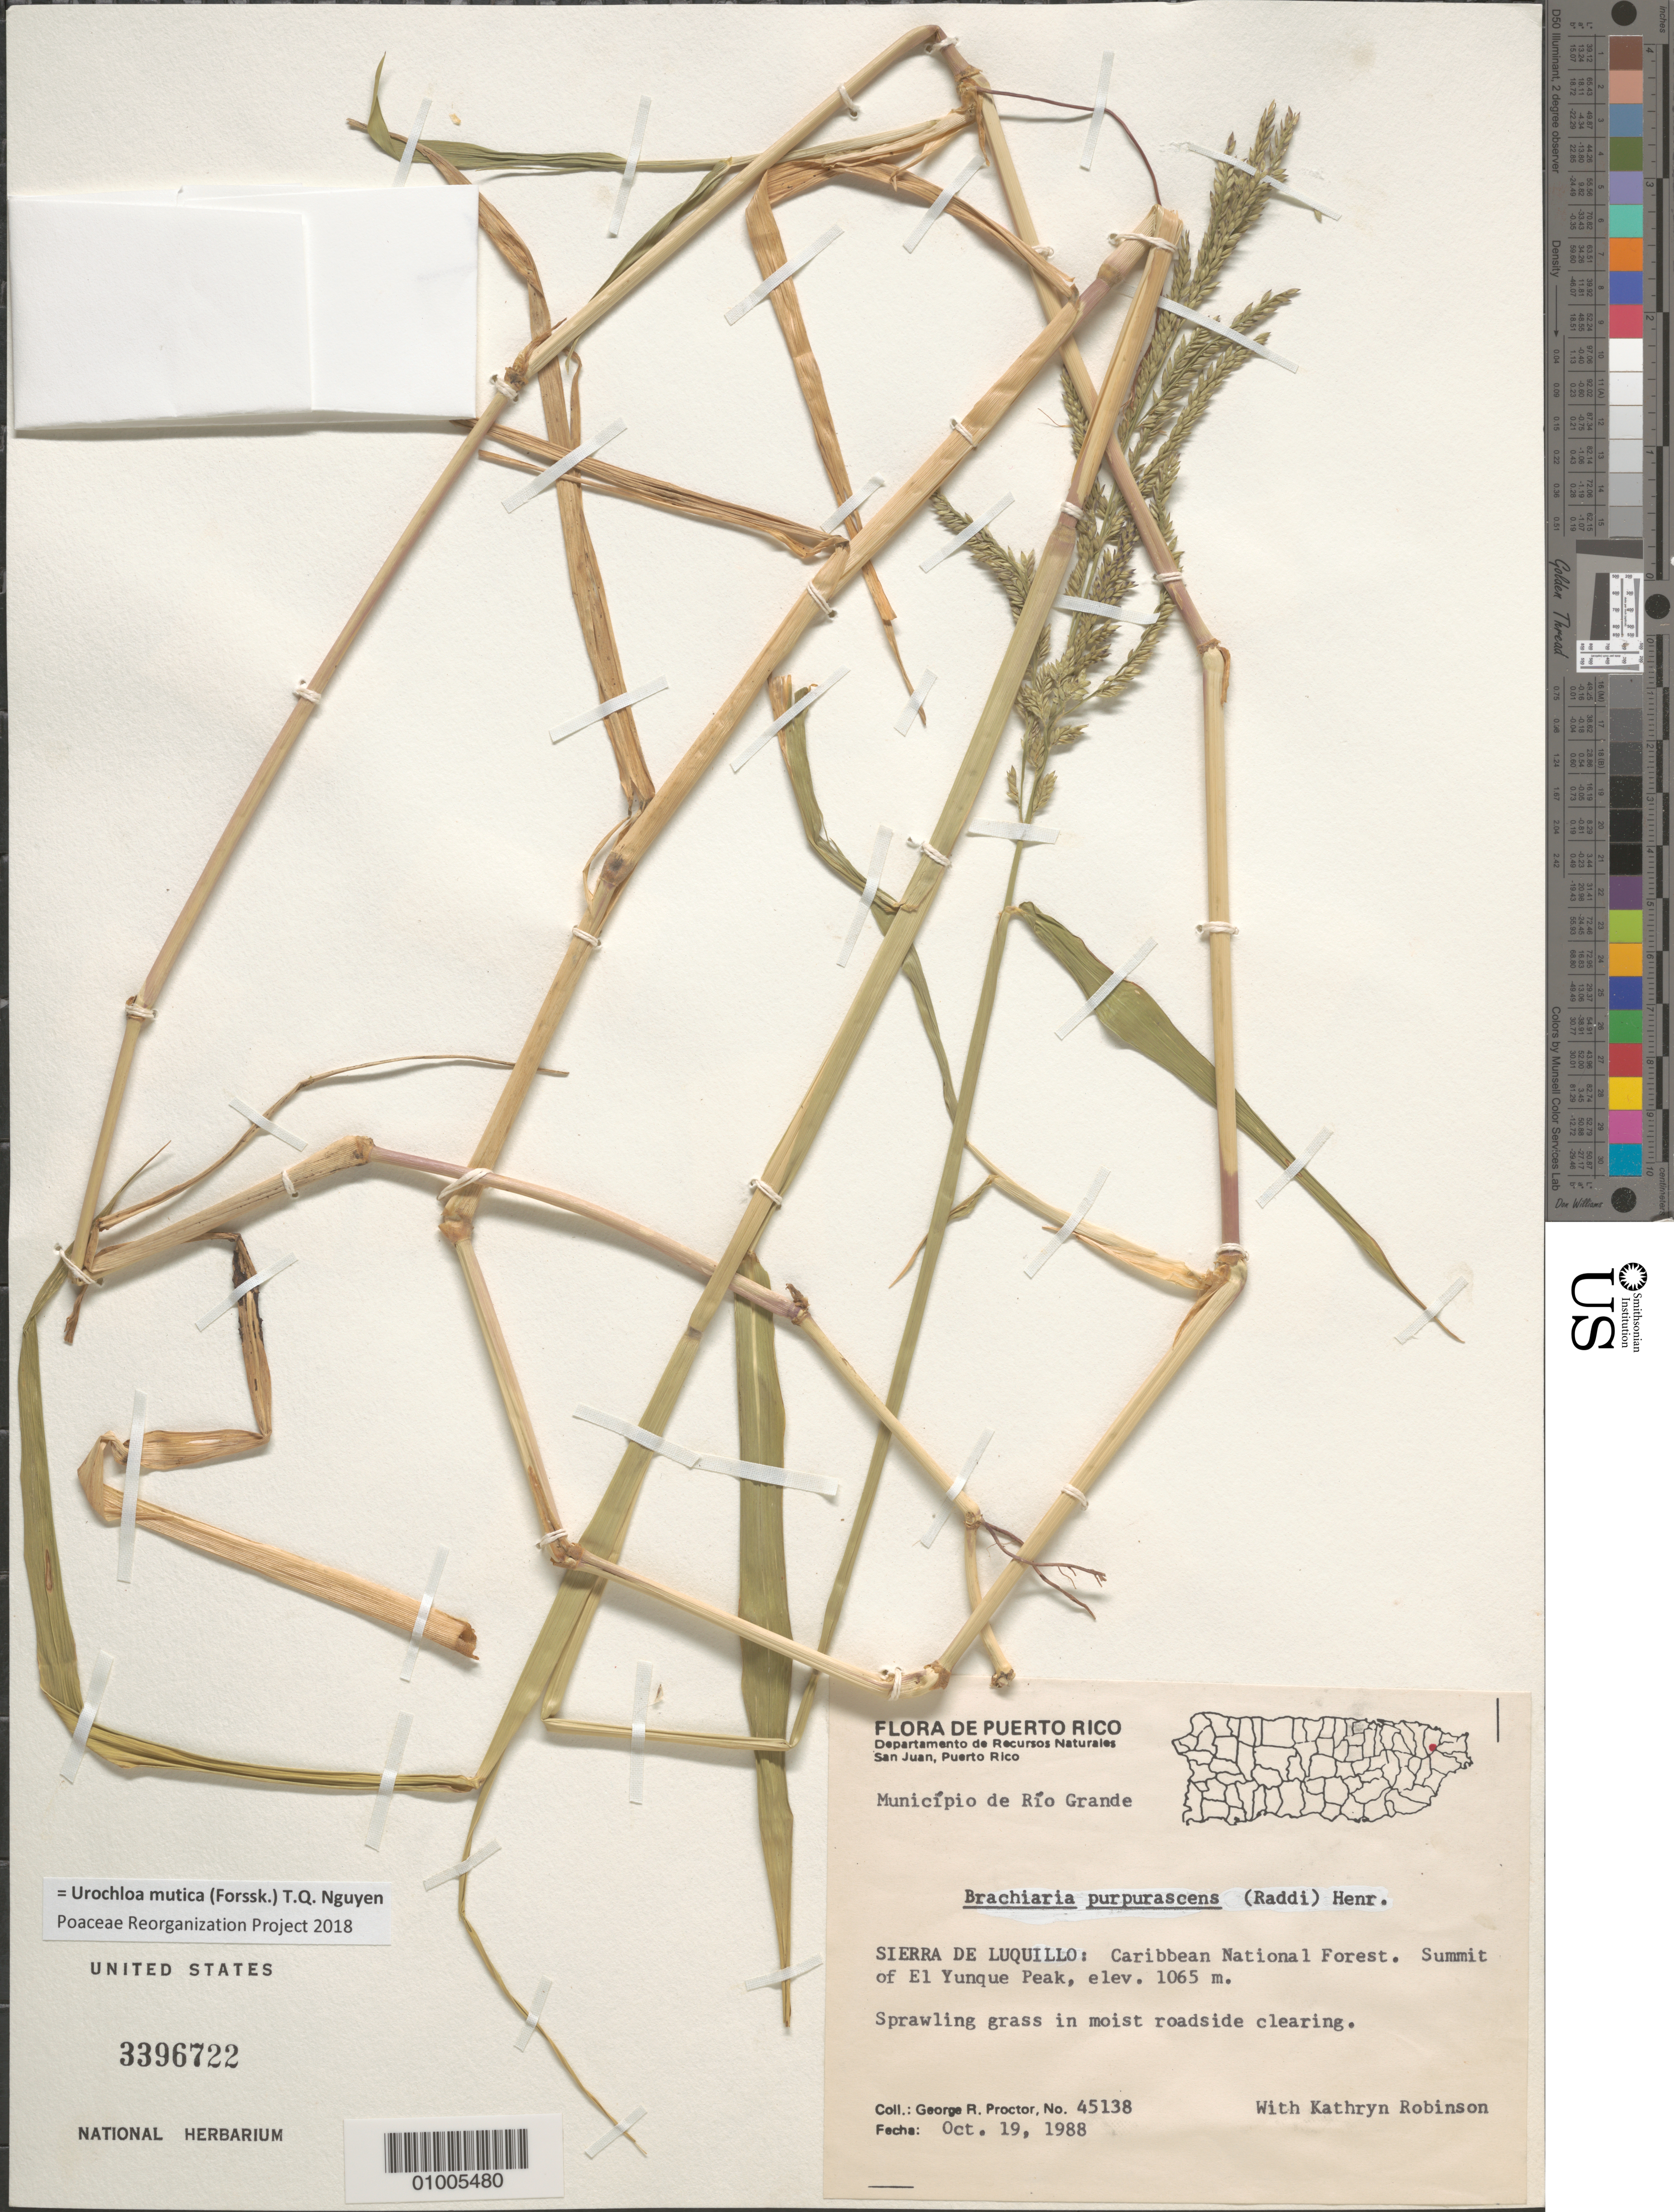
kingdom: Plantae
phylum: Tracheophyta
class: Liliopsida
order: Poales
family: Poaceae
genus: Brachiaria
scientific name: Brachiaria purpurascens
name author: (Raddi) Henr.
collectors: G. R. Proctor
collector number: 45138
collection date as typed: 19 --- 1988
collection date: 1988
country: Puerto Rico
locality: Sierra de Luquillo: Caribbean National Forest. Summit of El Yunque Peak.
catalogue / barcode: US 3396722